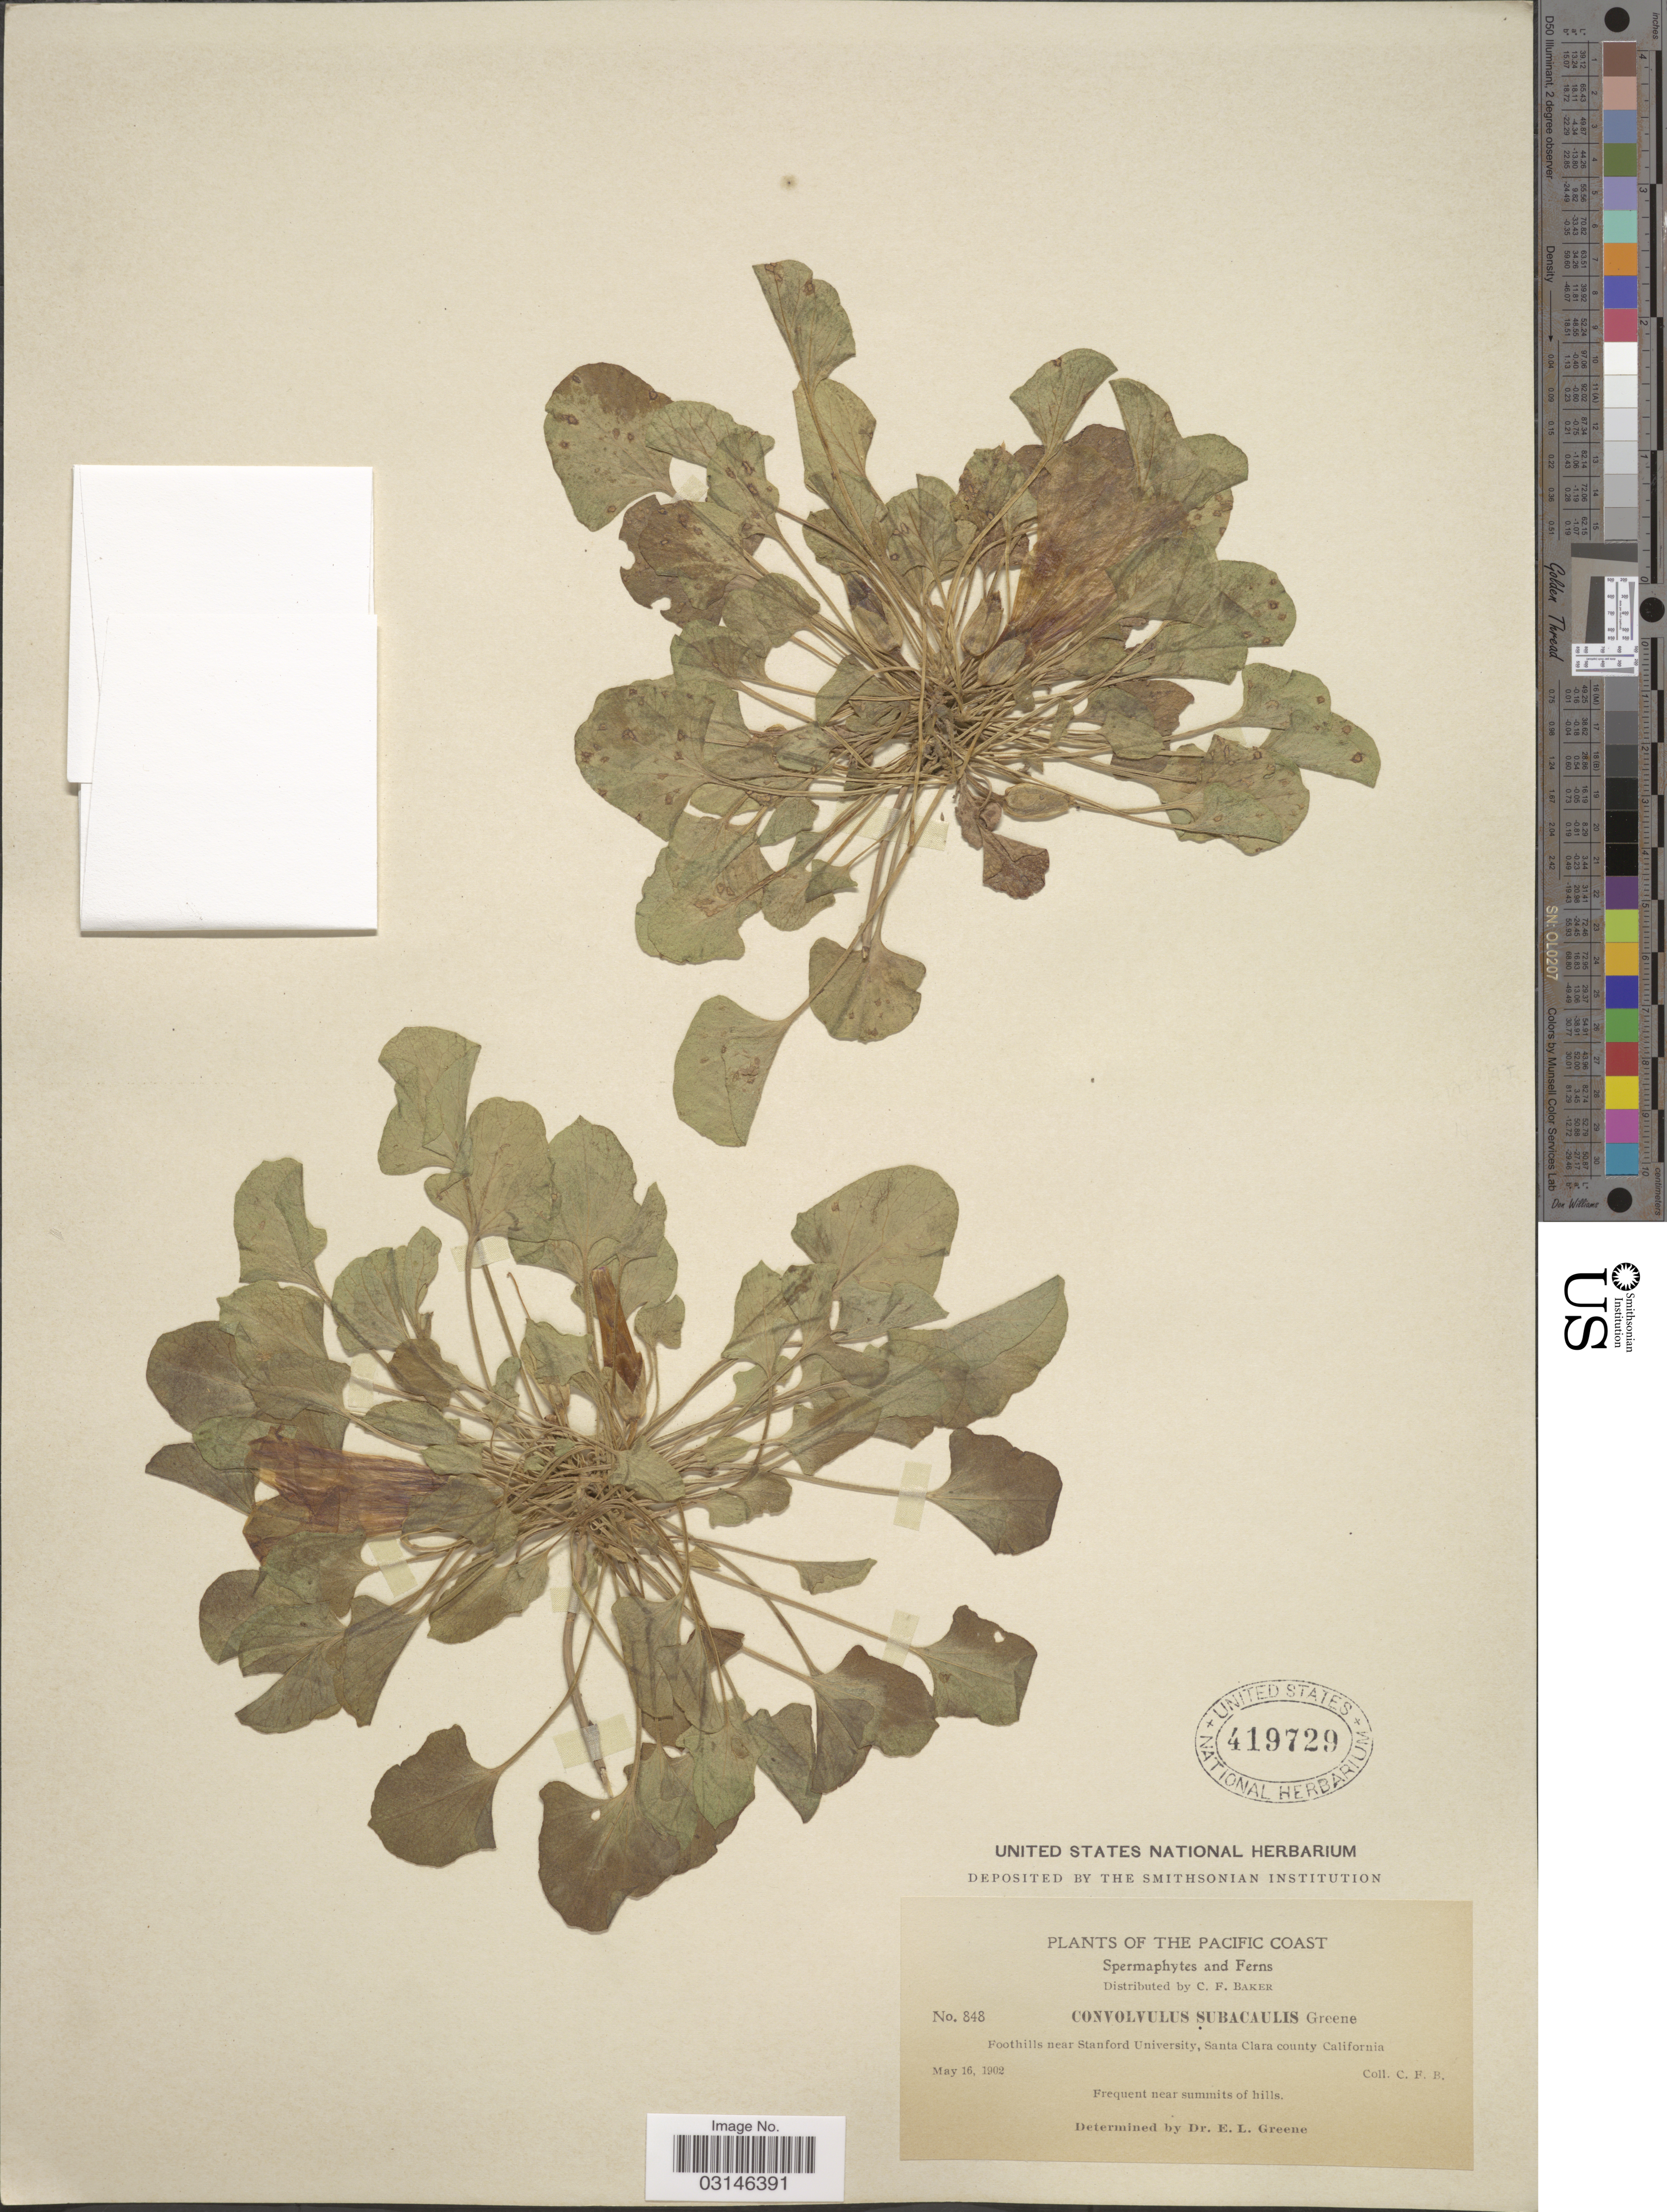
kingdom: Plantae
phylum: Tracheophyta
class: Magnoliopsida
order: Solanales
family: Convolvulaceae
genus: Calystegia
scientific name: Calystegia subacaulis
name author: Hook. & Arn.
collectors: C. F. Baker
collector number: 848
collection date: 1902-05-16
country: United States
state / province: California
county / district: Santa Clara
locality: The Pacific Coast, Foothills near Stanford University, Santa Clara county California, Frequent near summits of hills.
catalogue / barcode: US 419729